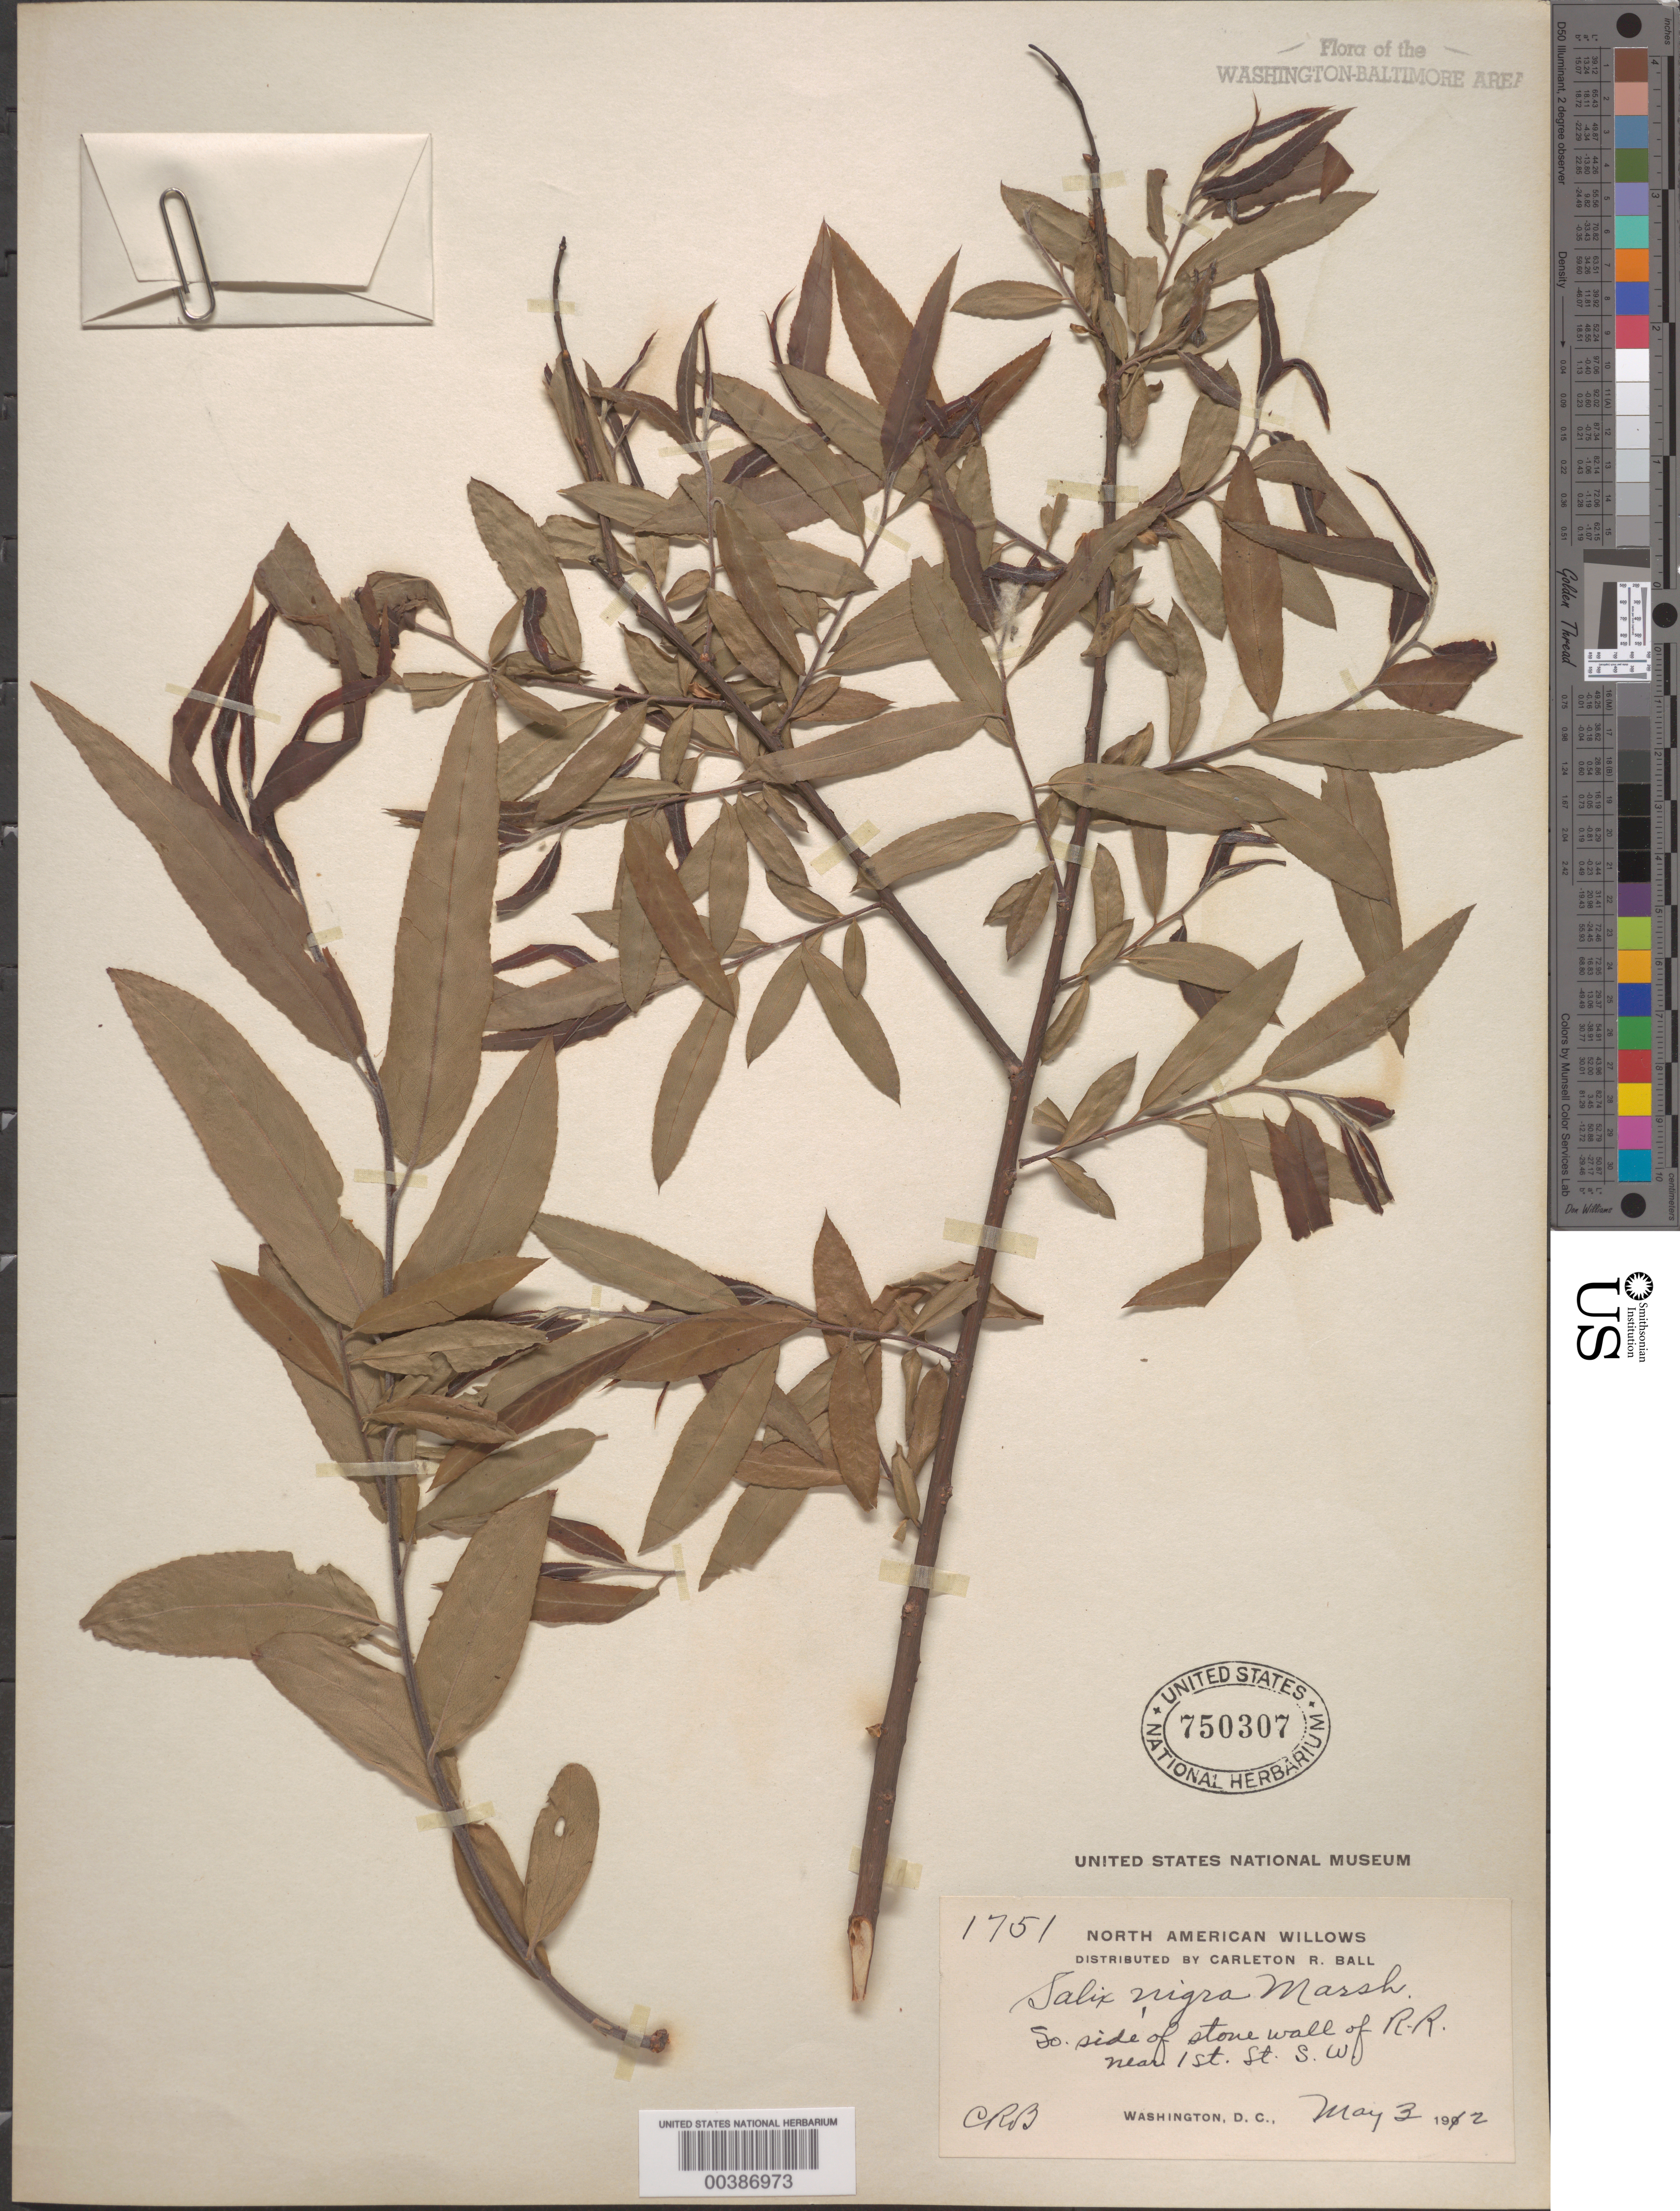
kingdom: Plantae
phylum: Tracheophyta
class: Magnoliopsida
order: Malpighiales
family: Salicaceae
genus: Salix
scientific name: Salix nigra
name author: Marshall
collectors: C. R. Ball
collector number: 1751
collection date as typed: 03 May 1902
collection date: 1902-05-03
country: United States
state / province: District of Columbia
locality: Railroad wall near First Street, SW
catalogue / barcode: US 750307